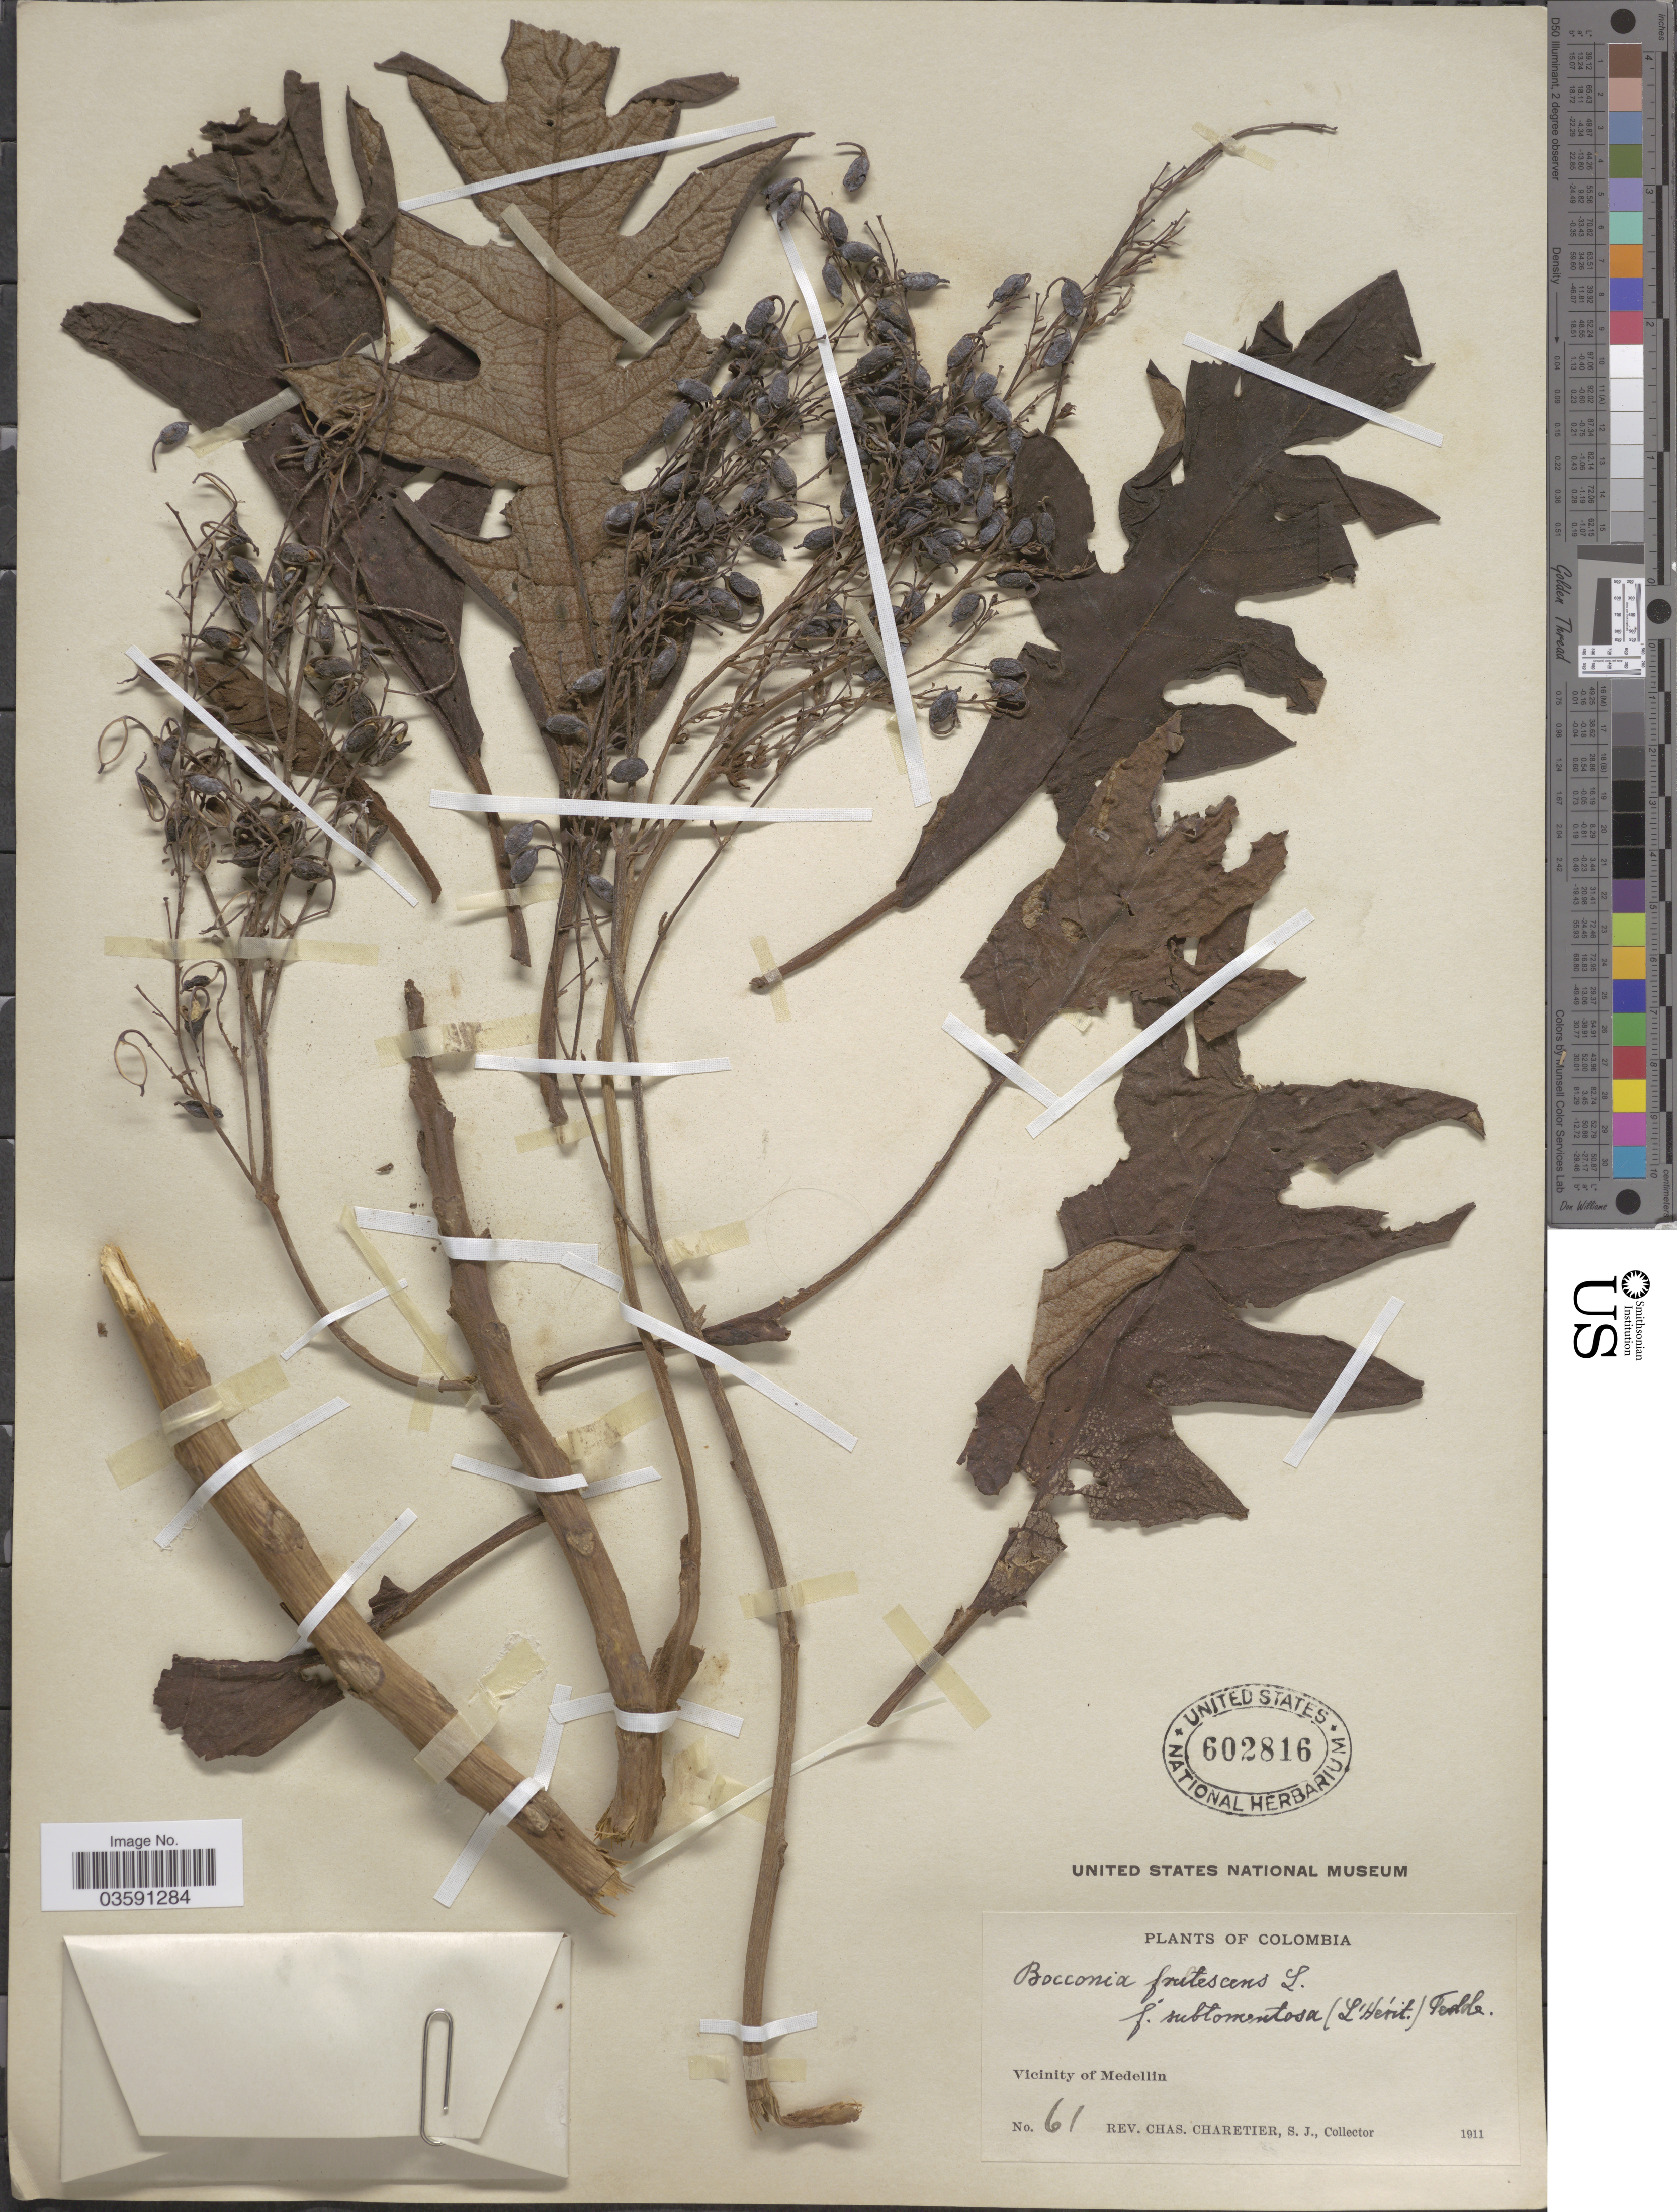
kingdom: Plantae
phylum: Tracheophyta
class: Magnoliopsida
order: Ranunculales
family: Papaveraceae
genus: Bocconia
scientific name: Bocconia integrifolia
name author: Bonpl.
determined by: Strong, Mark T., (BOT), Smithsonian Institution - National Museum of Natural History (UNITED STATES)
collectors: C. Charetier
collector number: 61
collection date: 1911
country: Colombia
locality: Vicinity of Medellin.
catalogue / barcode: US 602816